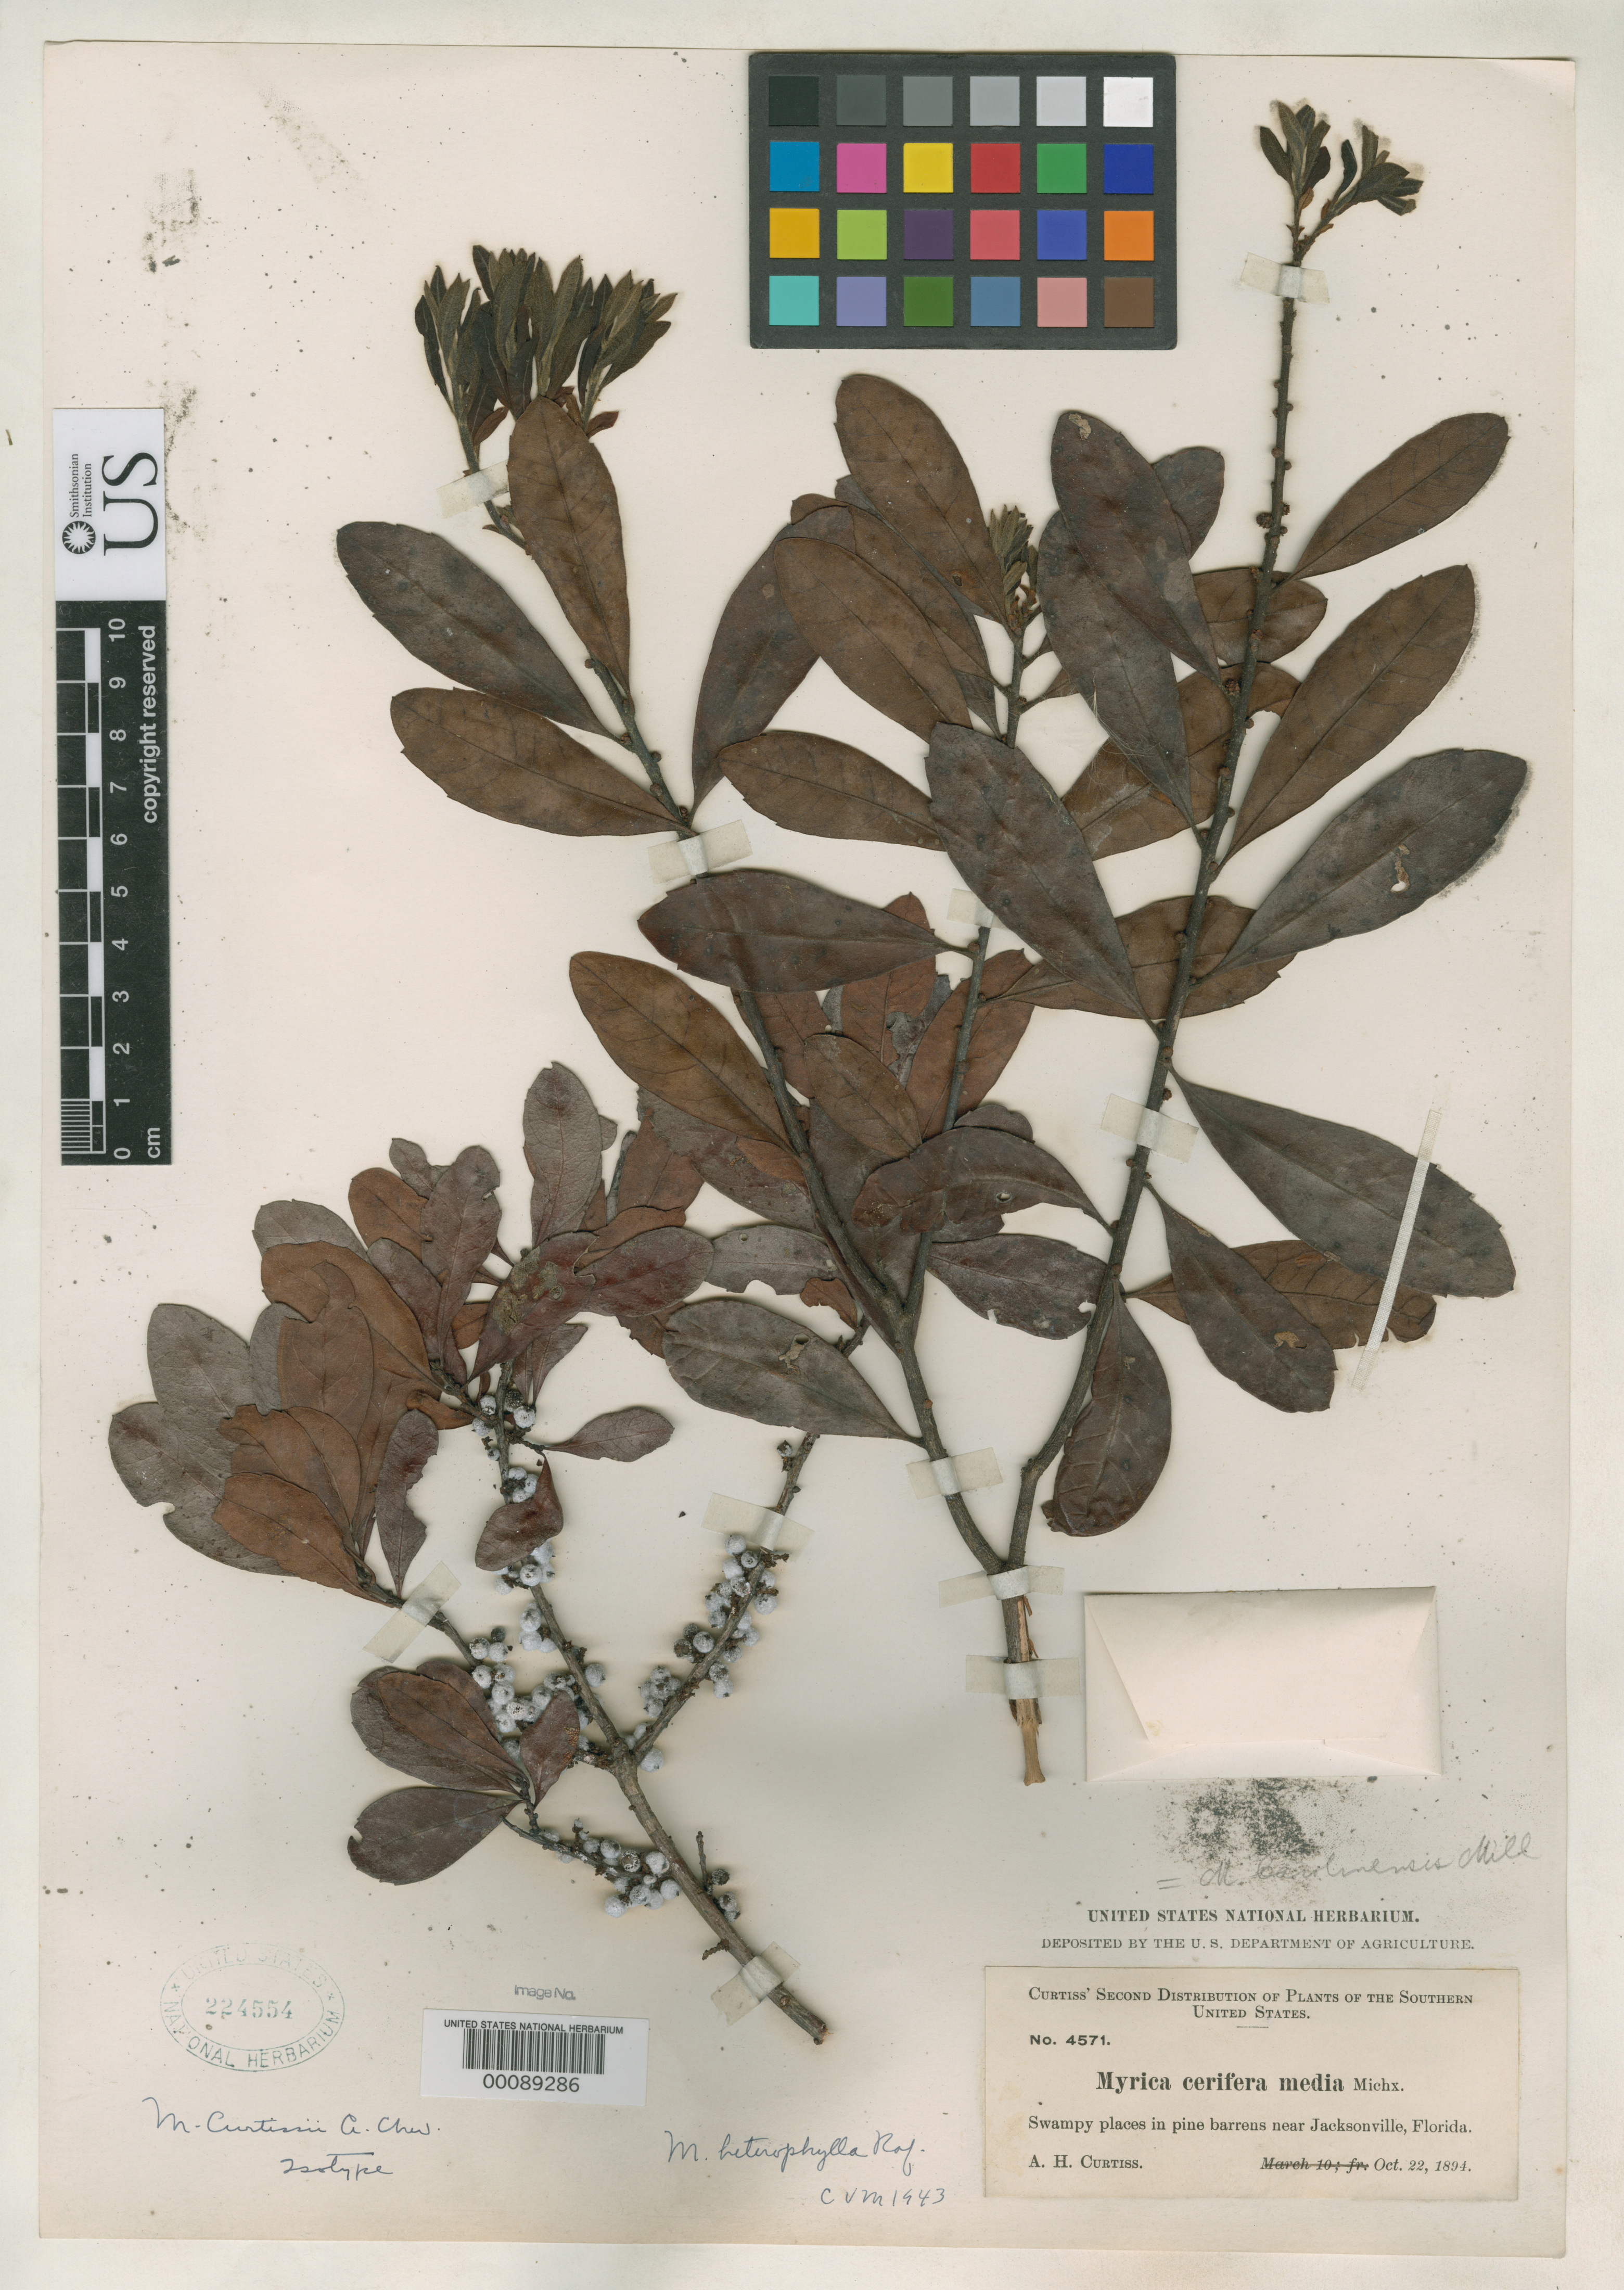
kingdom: Plantae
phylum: Tracheophyta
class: Magnoliopsida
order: Fagales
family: Myricaceae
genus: Myrica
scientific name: Myrica curtissi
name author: A. Chev.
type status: Isotype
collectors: A. H. Curtiss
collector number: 4571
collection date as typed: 22 Oct 1894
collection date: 1894-10-22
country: United States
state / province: Florida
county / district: Duval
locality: Near Jacksonville.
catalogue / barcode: US 224554